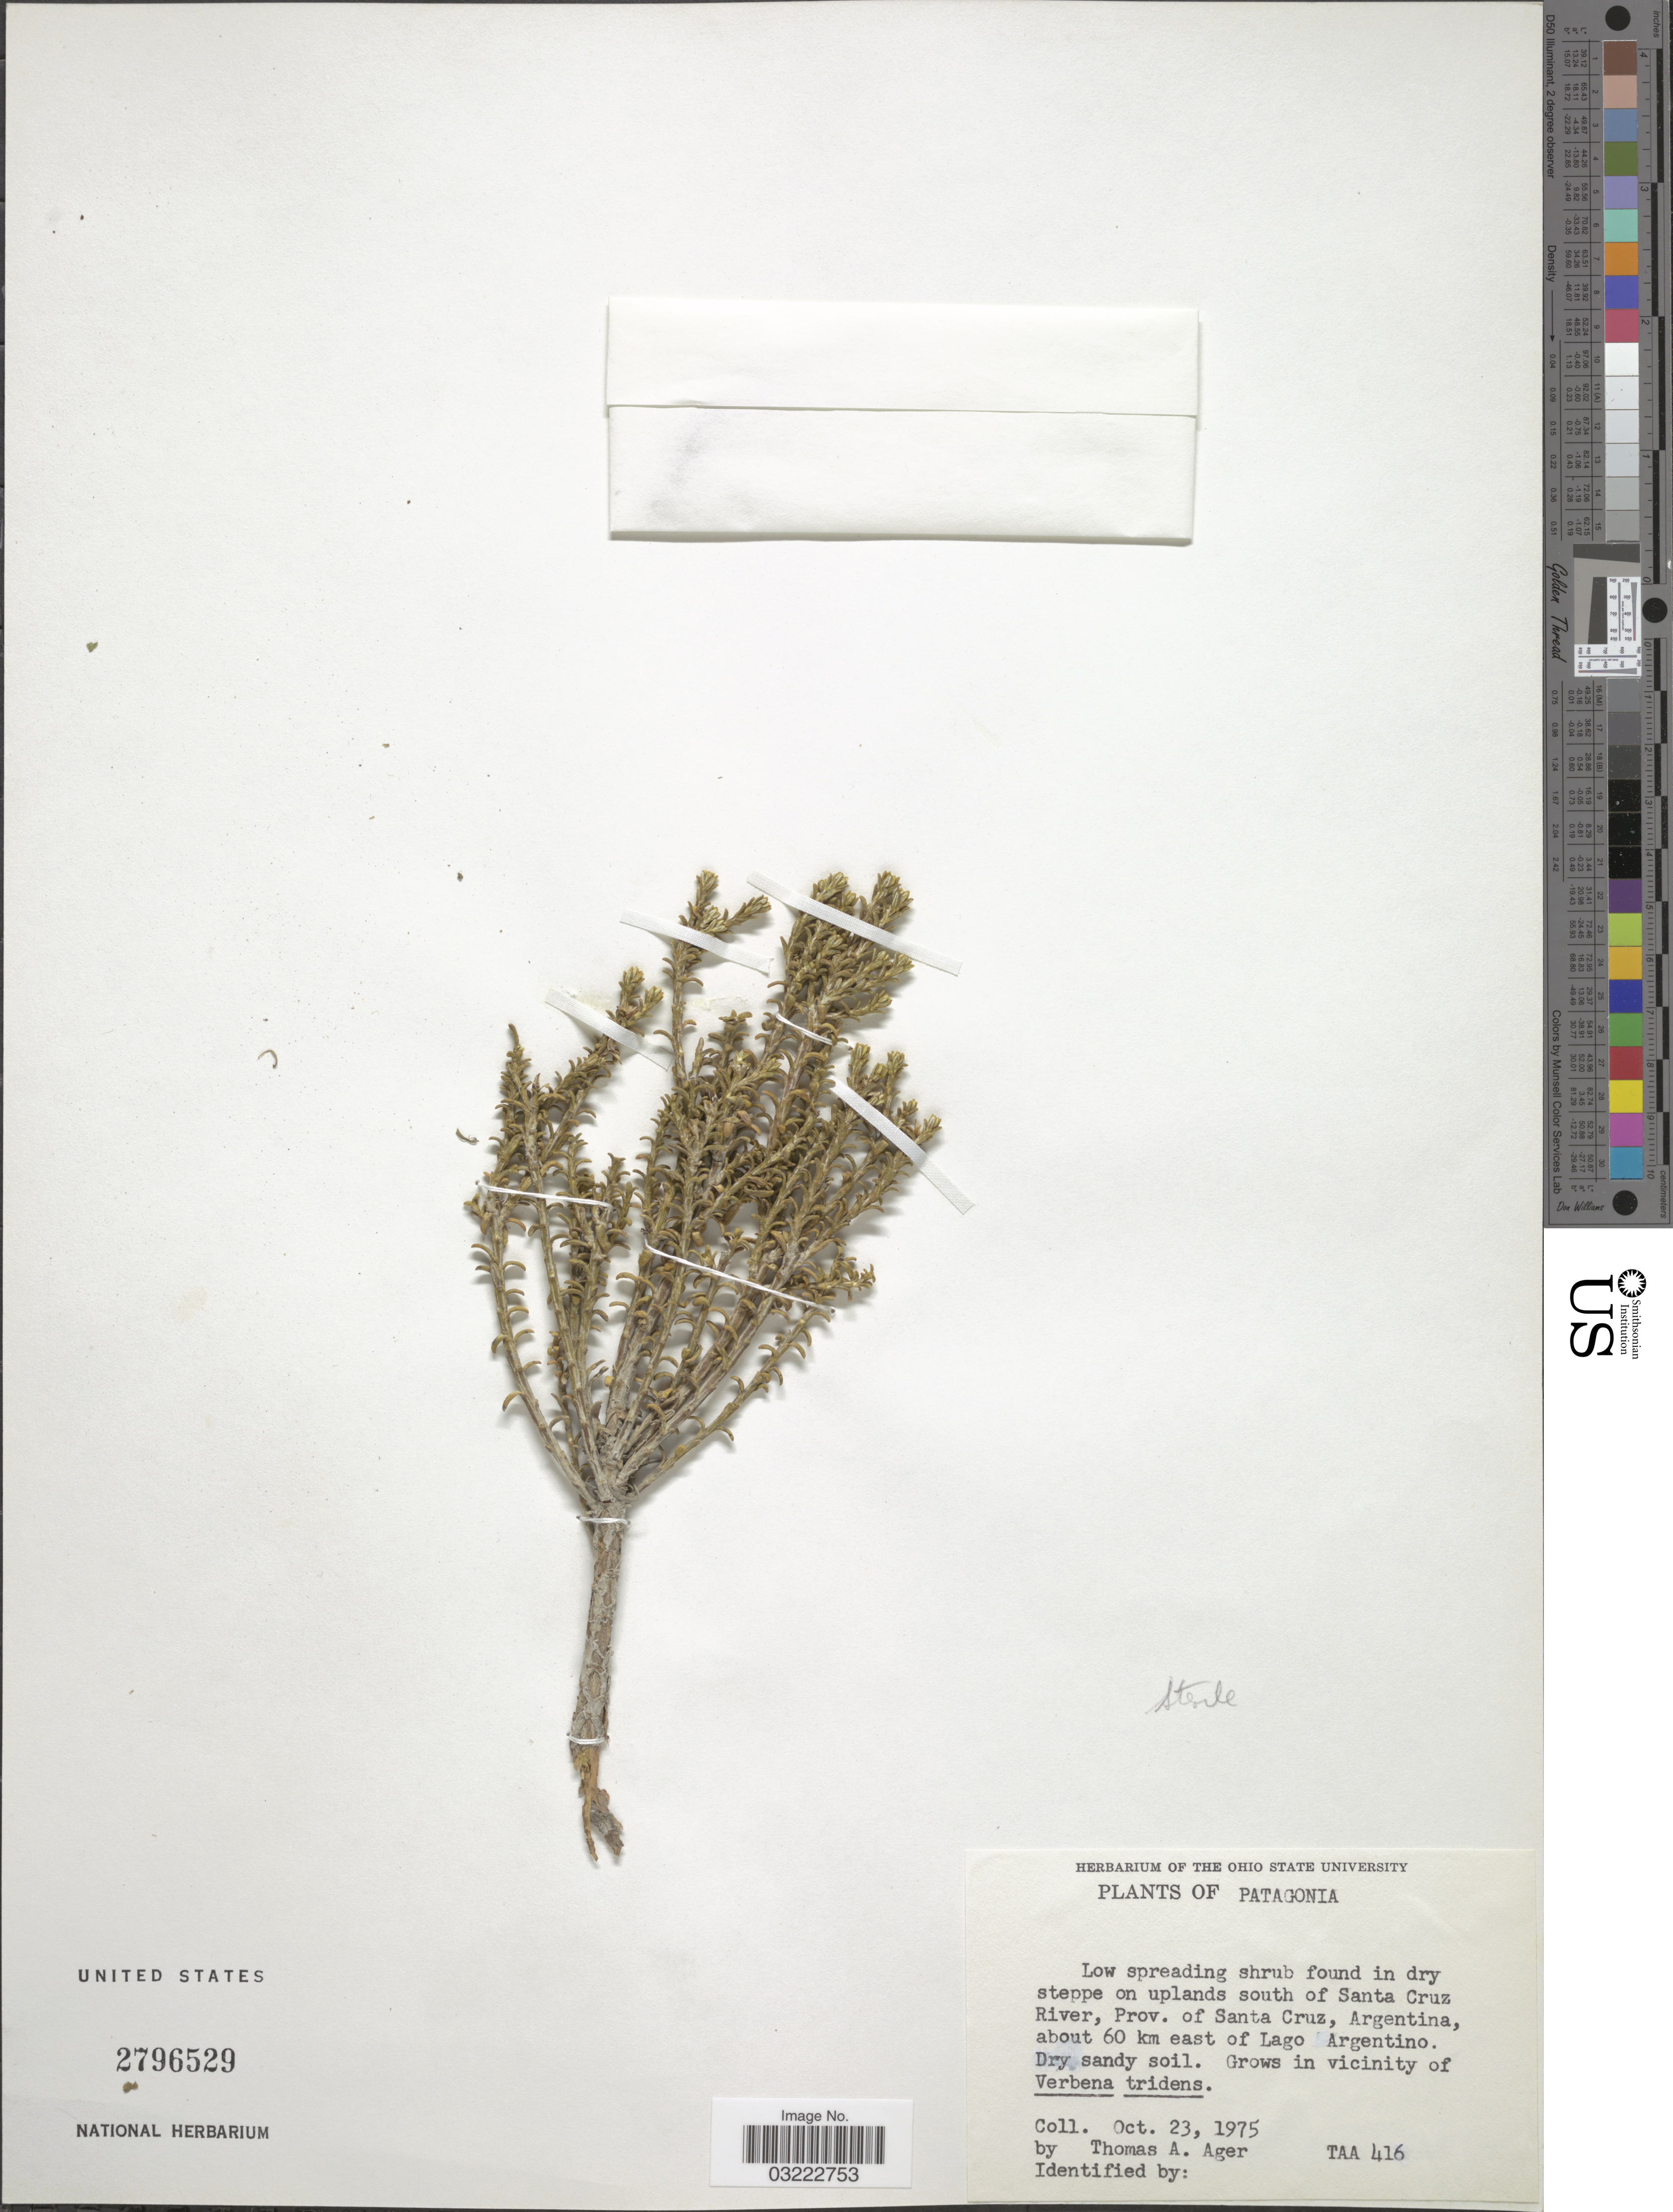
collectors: T. A. Ager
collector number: TAA416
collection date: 1975-10-23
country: Argentina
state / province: Santa Cruz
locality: Patagonia, Low spreading shrub found in dry steppe on uplands south of Santa Cruz River, Prov. of Santa Cruz, Argentina, about 60 km east of Lago Argentino.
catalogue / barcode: US 2796529